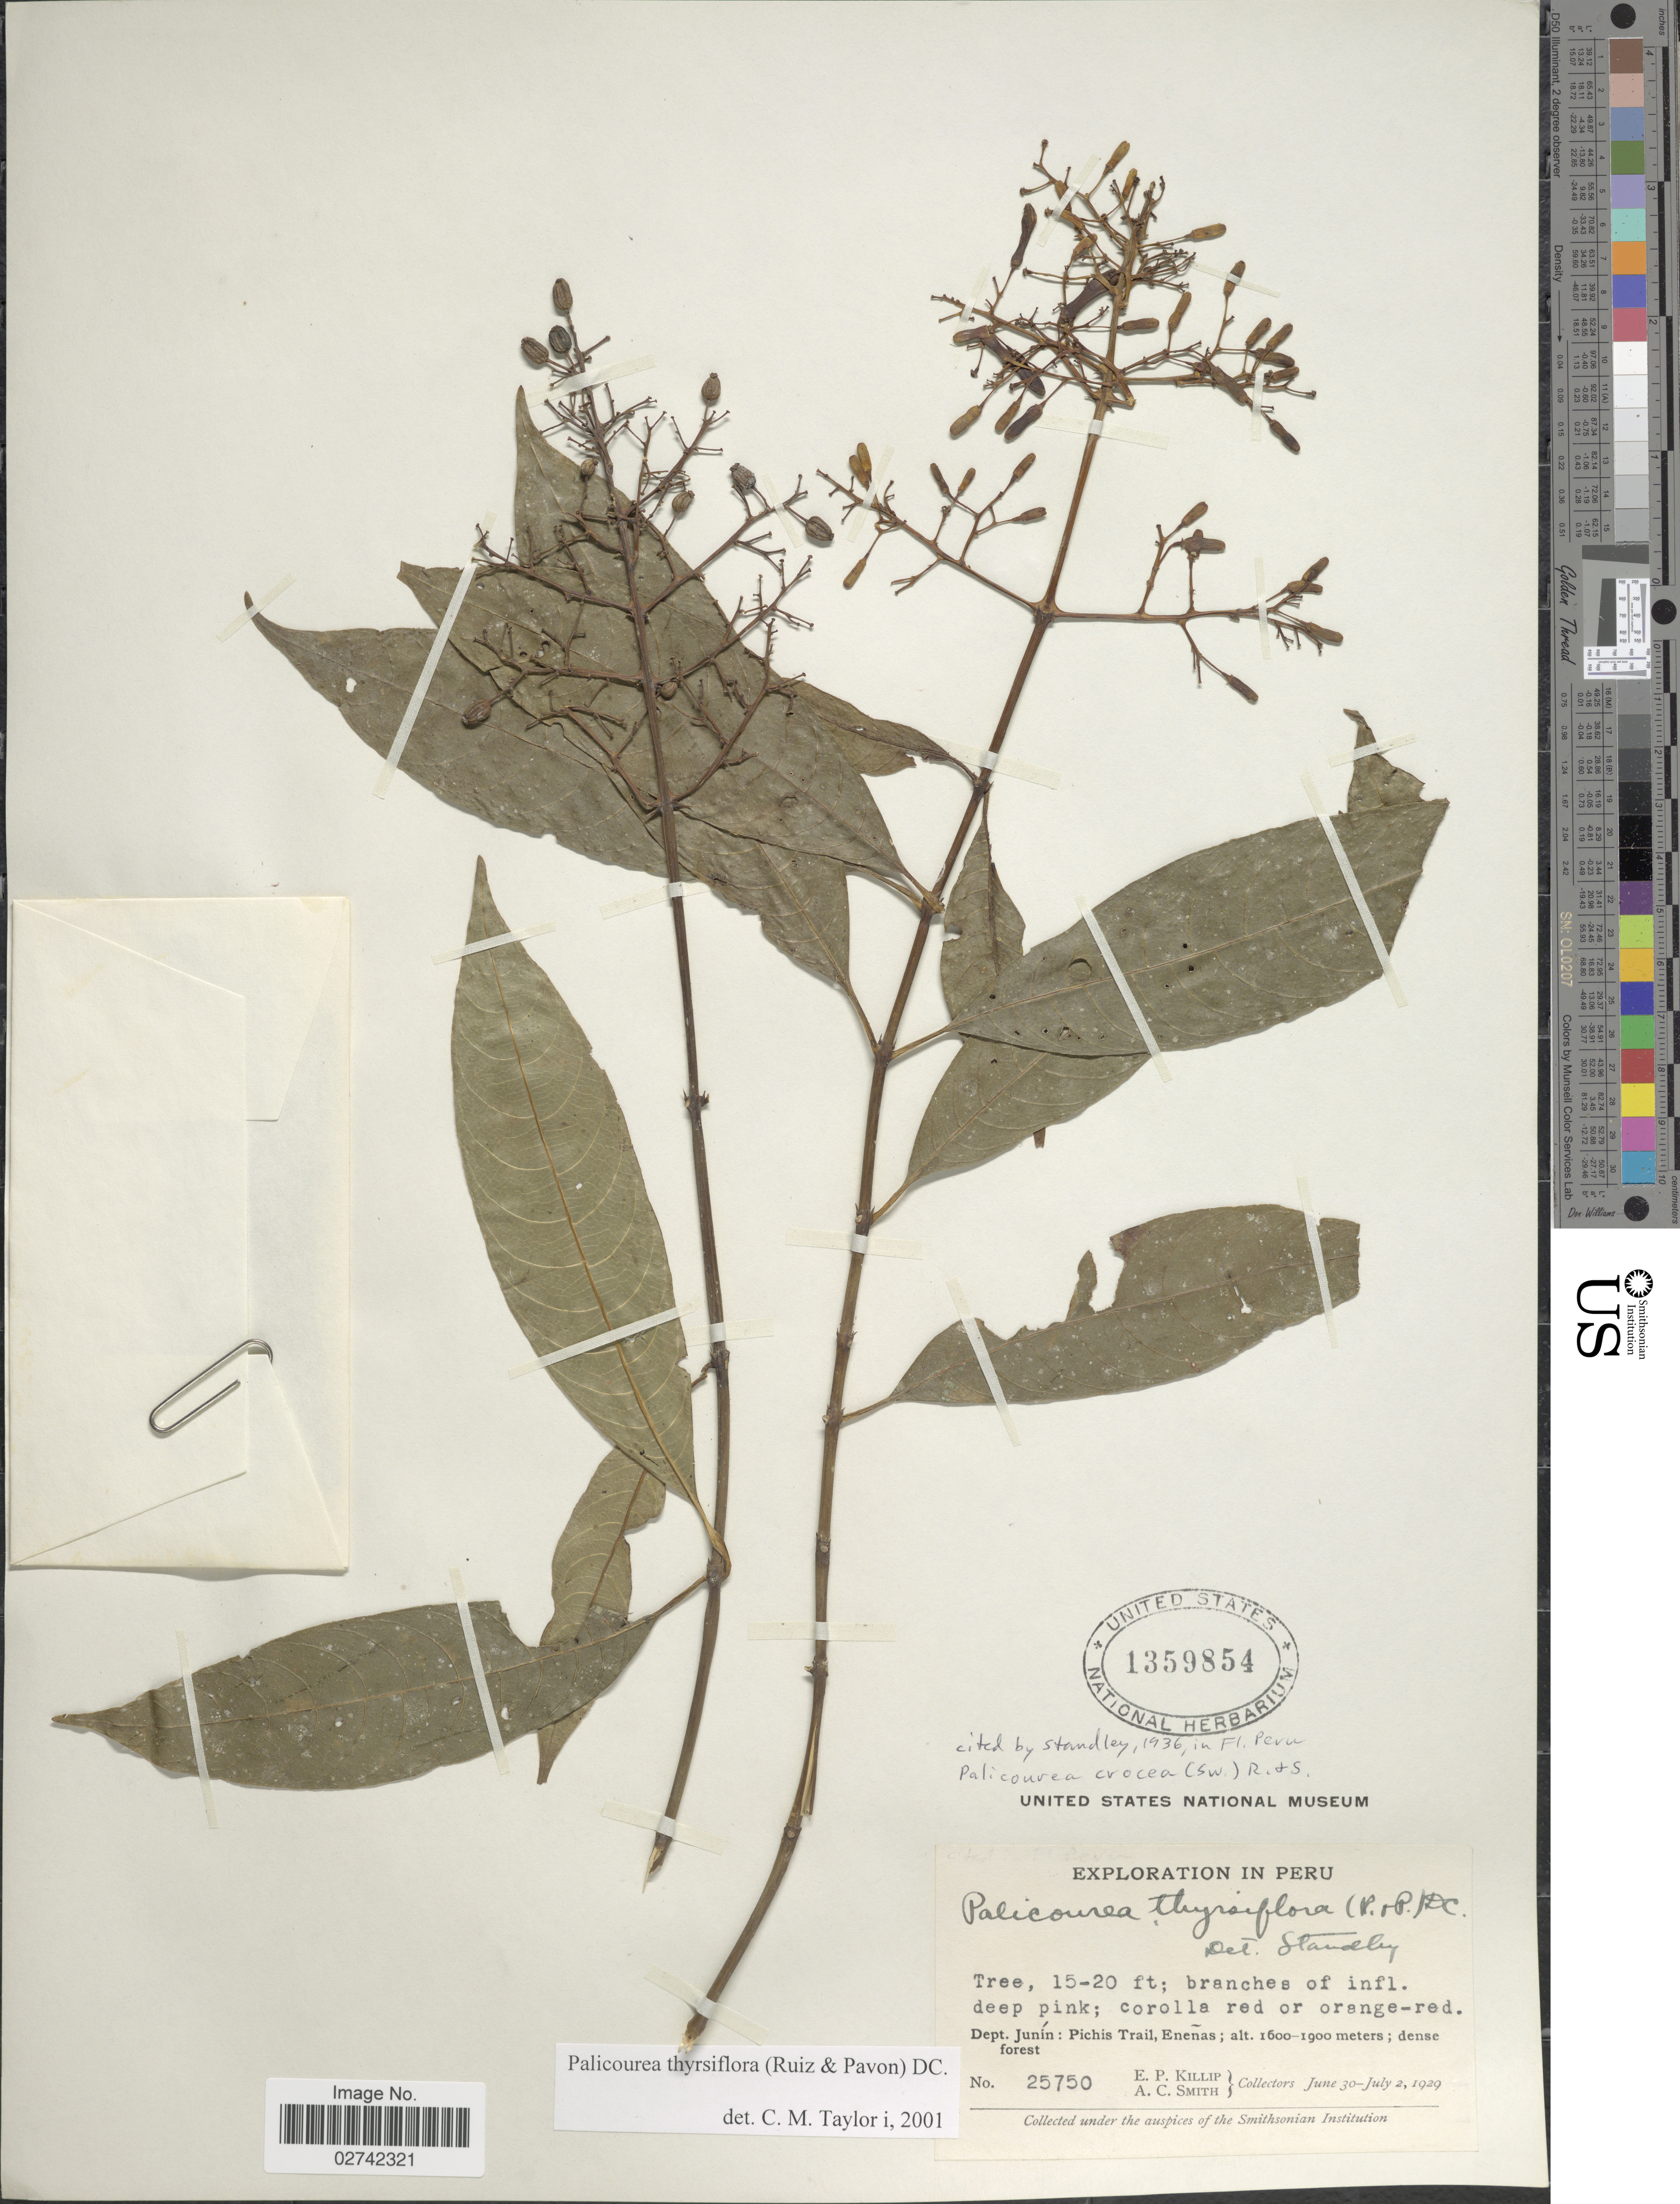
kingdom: Plantae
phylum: Tracheophyta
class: Magnoliopsida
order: Gentianales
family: Rubiaceae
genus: Palicourea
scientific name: Palicourea thyrsiflora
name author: (Ruiz & Pav.) DC.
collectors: E. P. Killip & A. C. Smith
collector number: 25750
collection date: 1929-06-30/1929-07-02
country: Peru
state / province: Junín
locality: Pichis Trail, Enenas.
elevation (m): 1600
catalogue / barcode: US 1359854